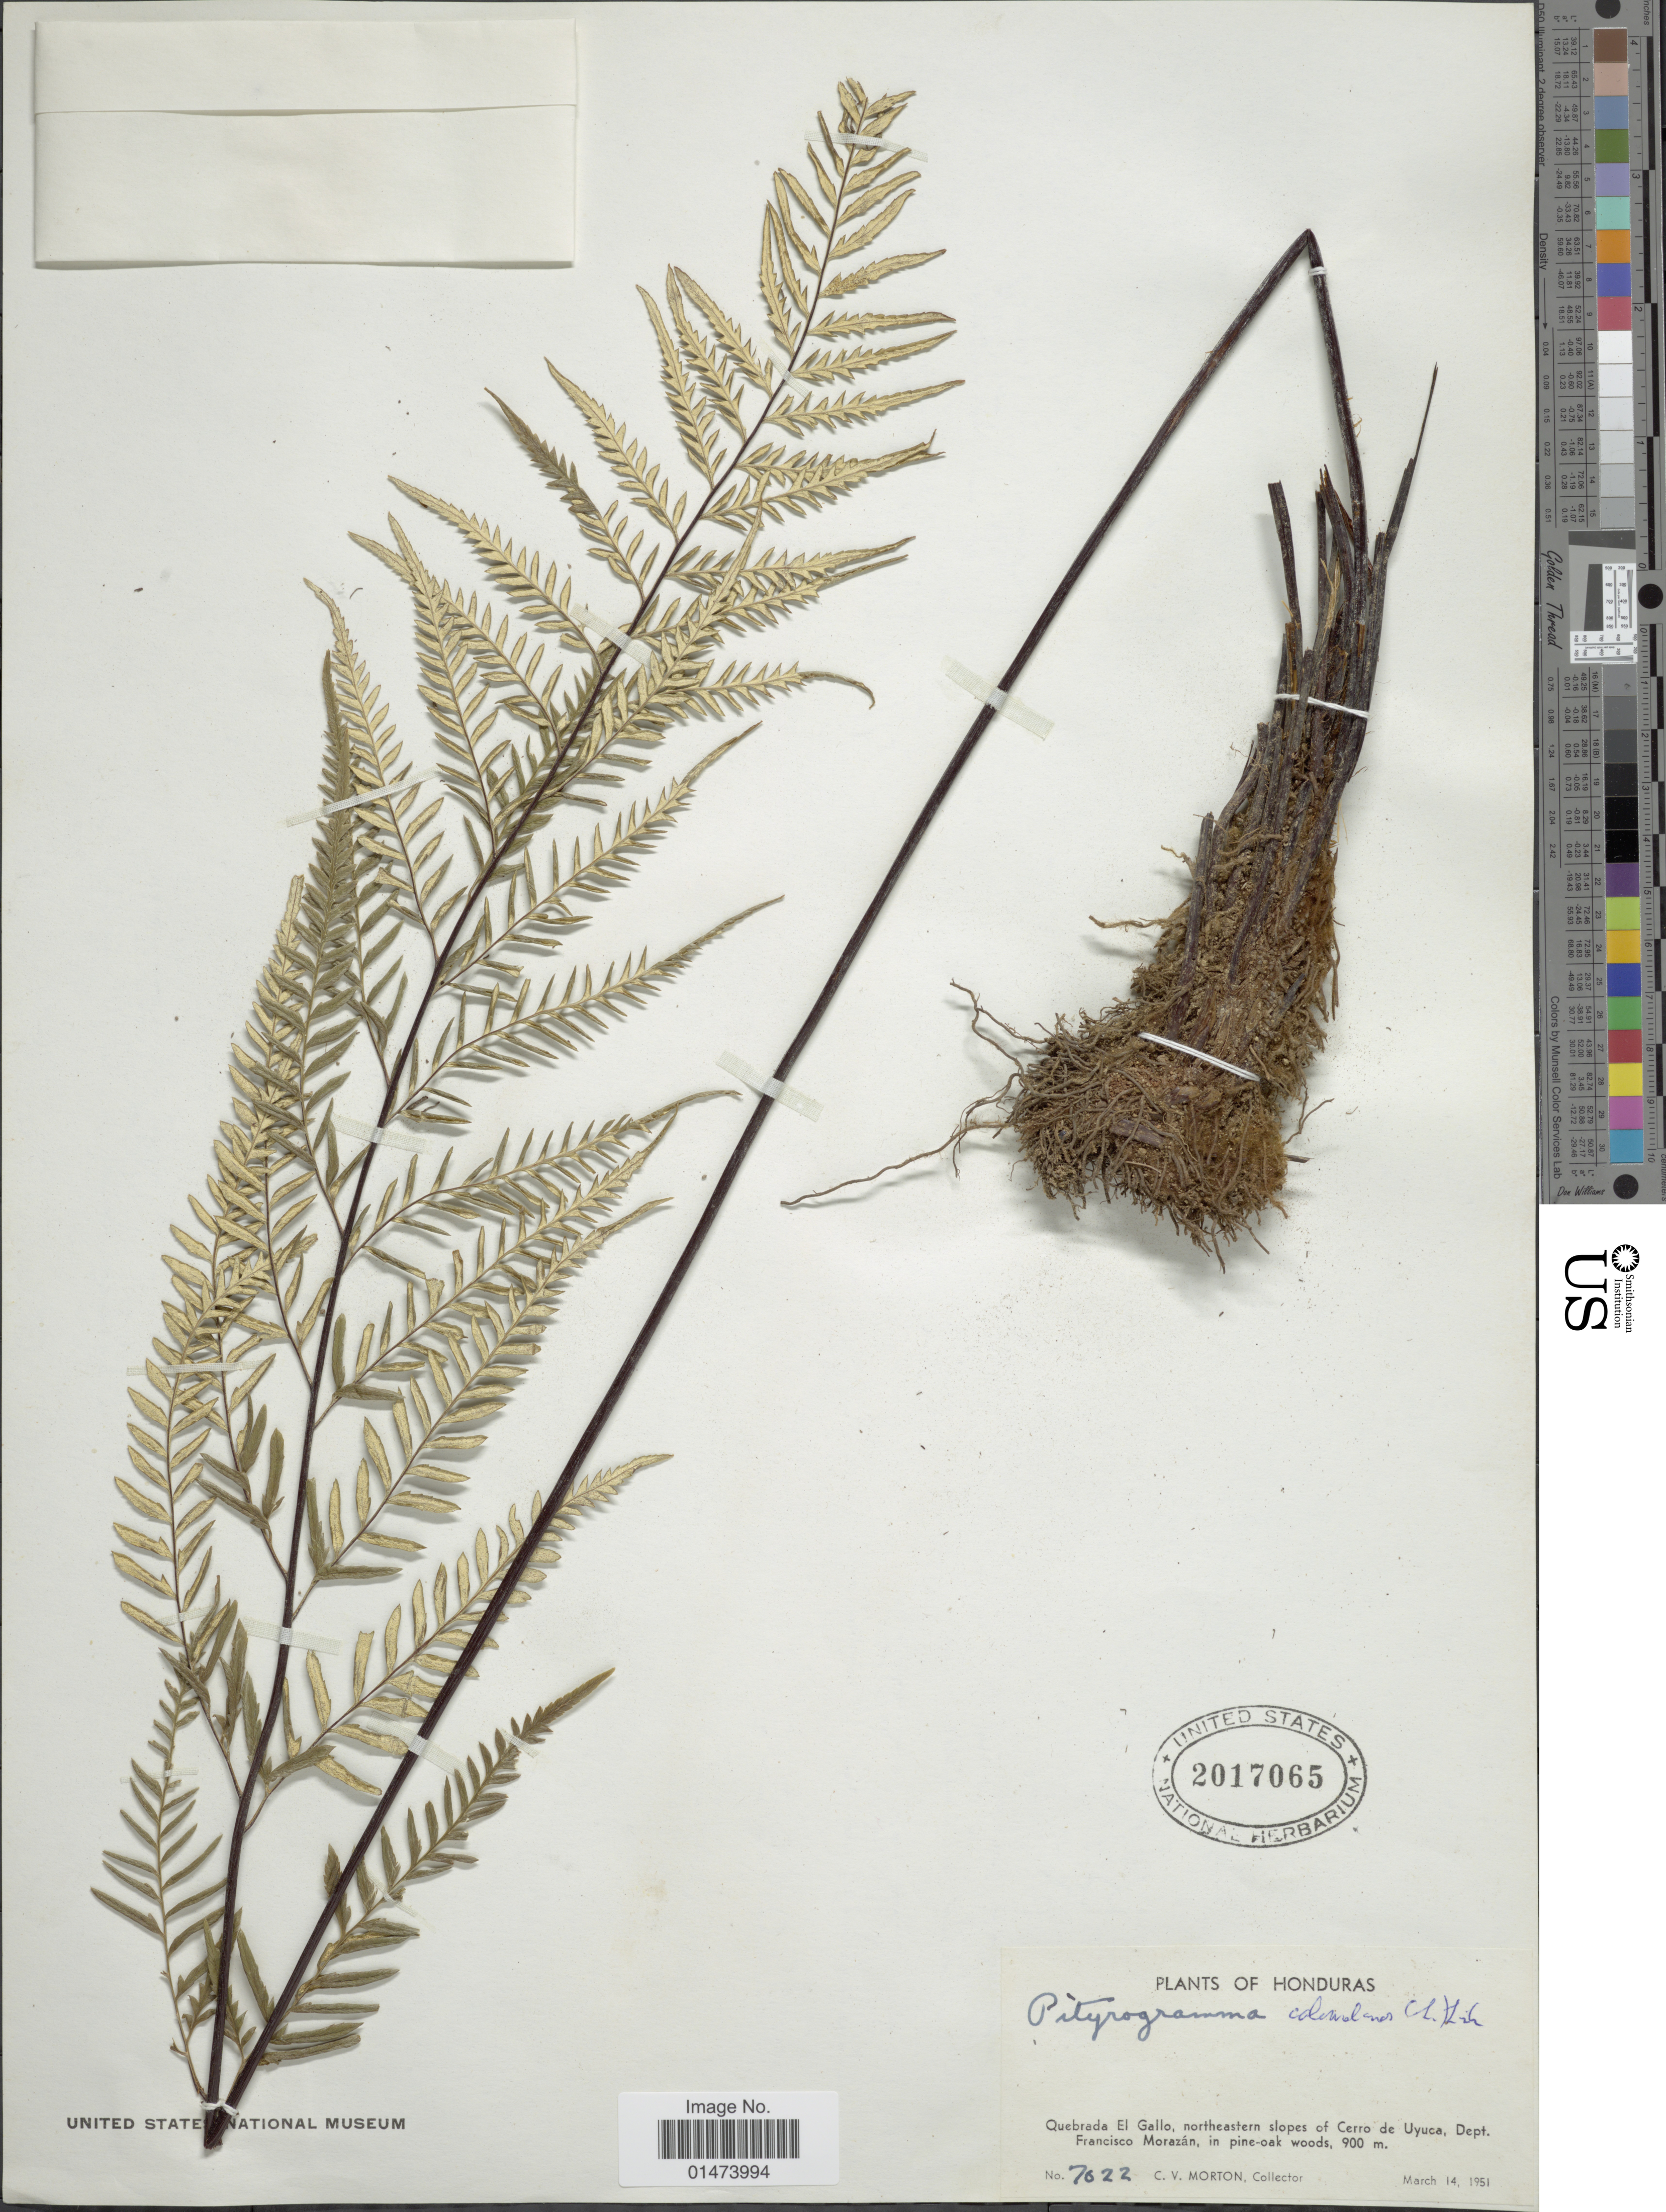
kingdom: Plantae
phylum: Tracheophyta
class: Polypodiopsida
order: Polypodiales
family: Pteridaceae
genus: Pityrogramma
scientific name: Pityrogramma calomelanos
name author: (L.) Link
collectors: C. V. Morton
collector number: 7622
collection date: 1951-03-14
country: Belize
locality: Quebrada El Gallo, northeastern slopes of Cerro de Uyuca, Dept. Francisco Morazon, in pine-oak woods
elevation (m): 900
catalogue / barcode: US 2017065